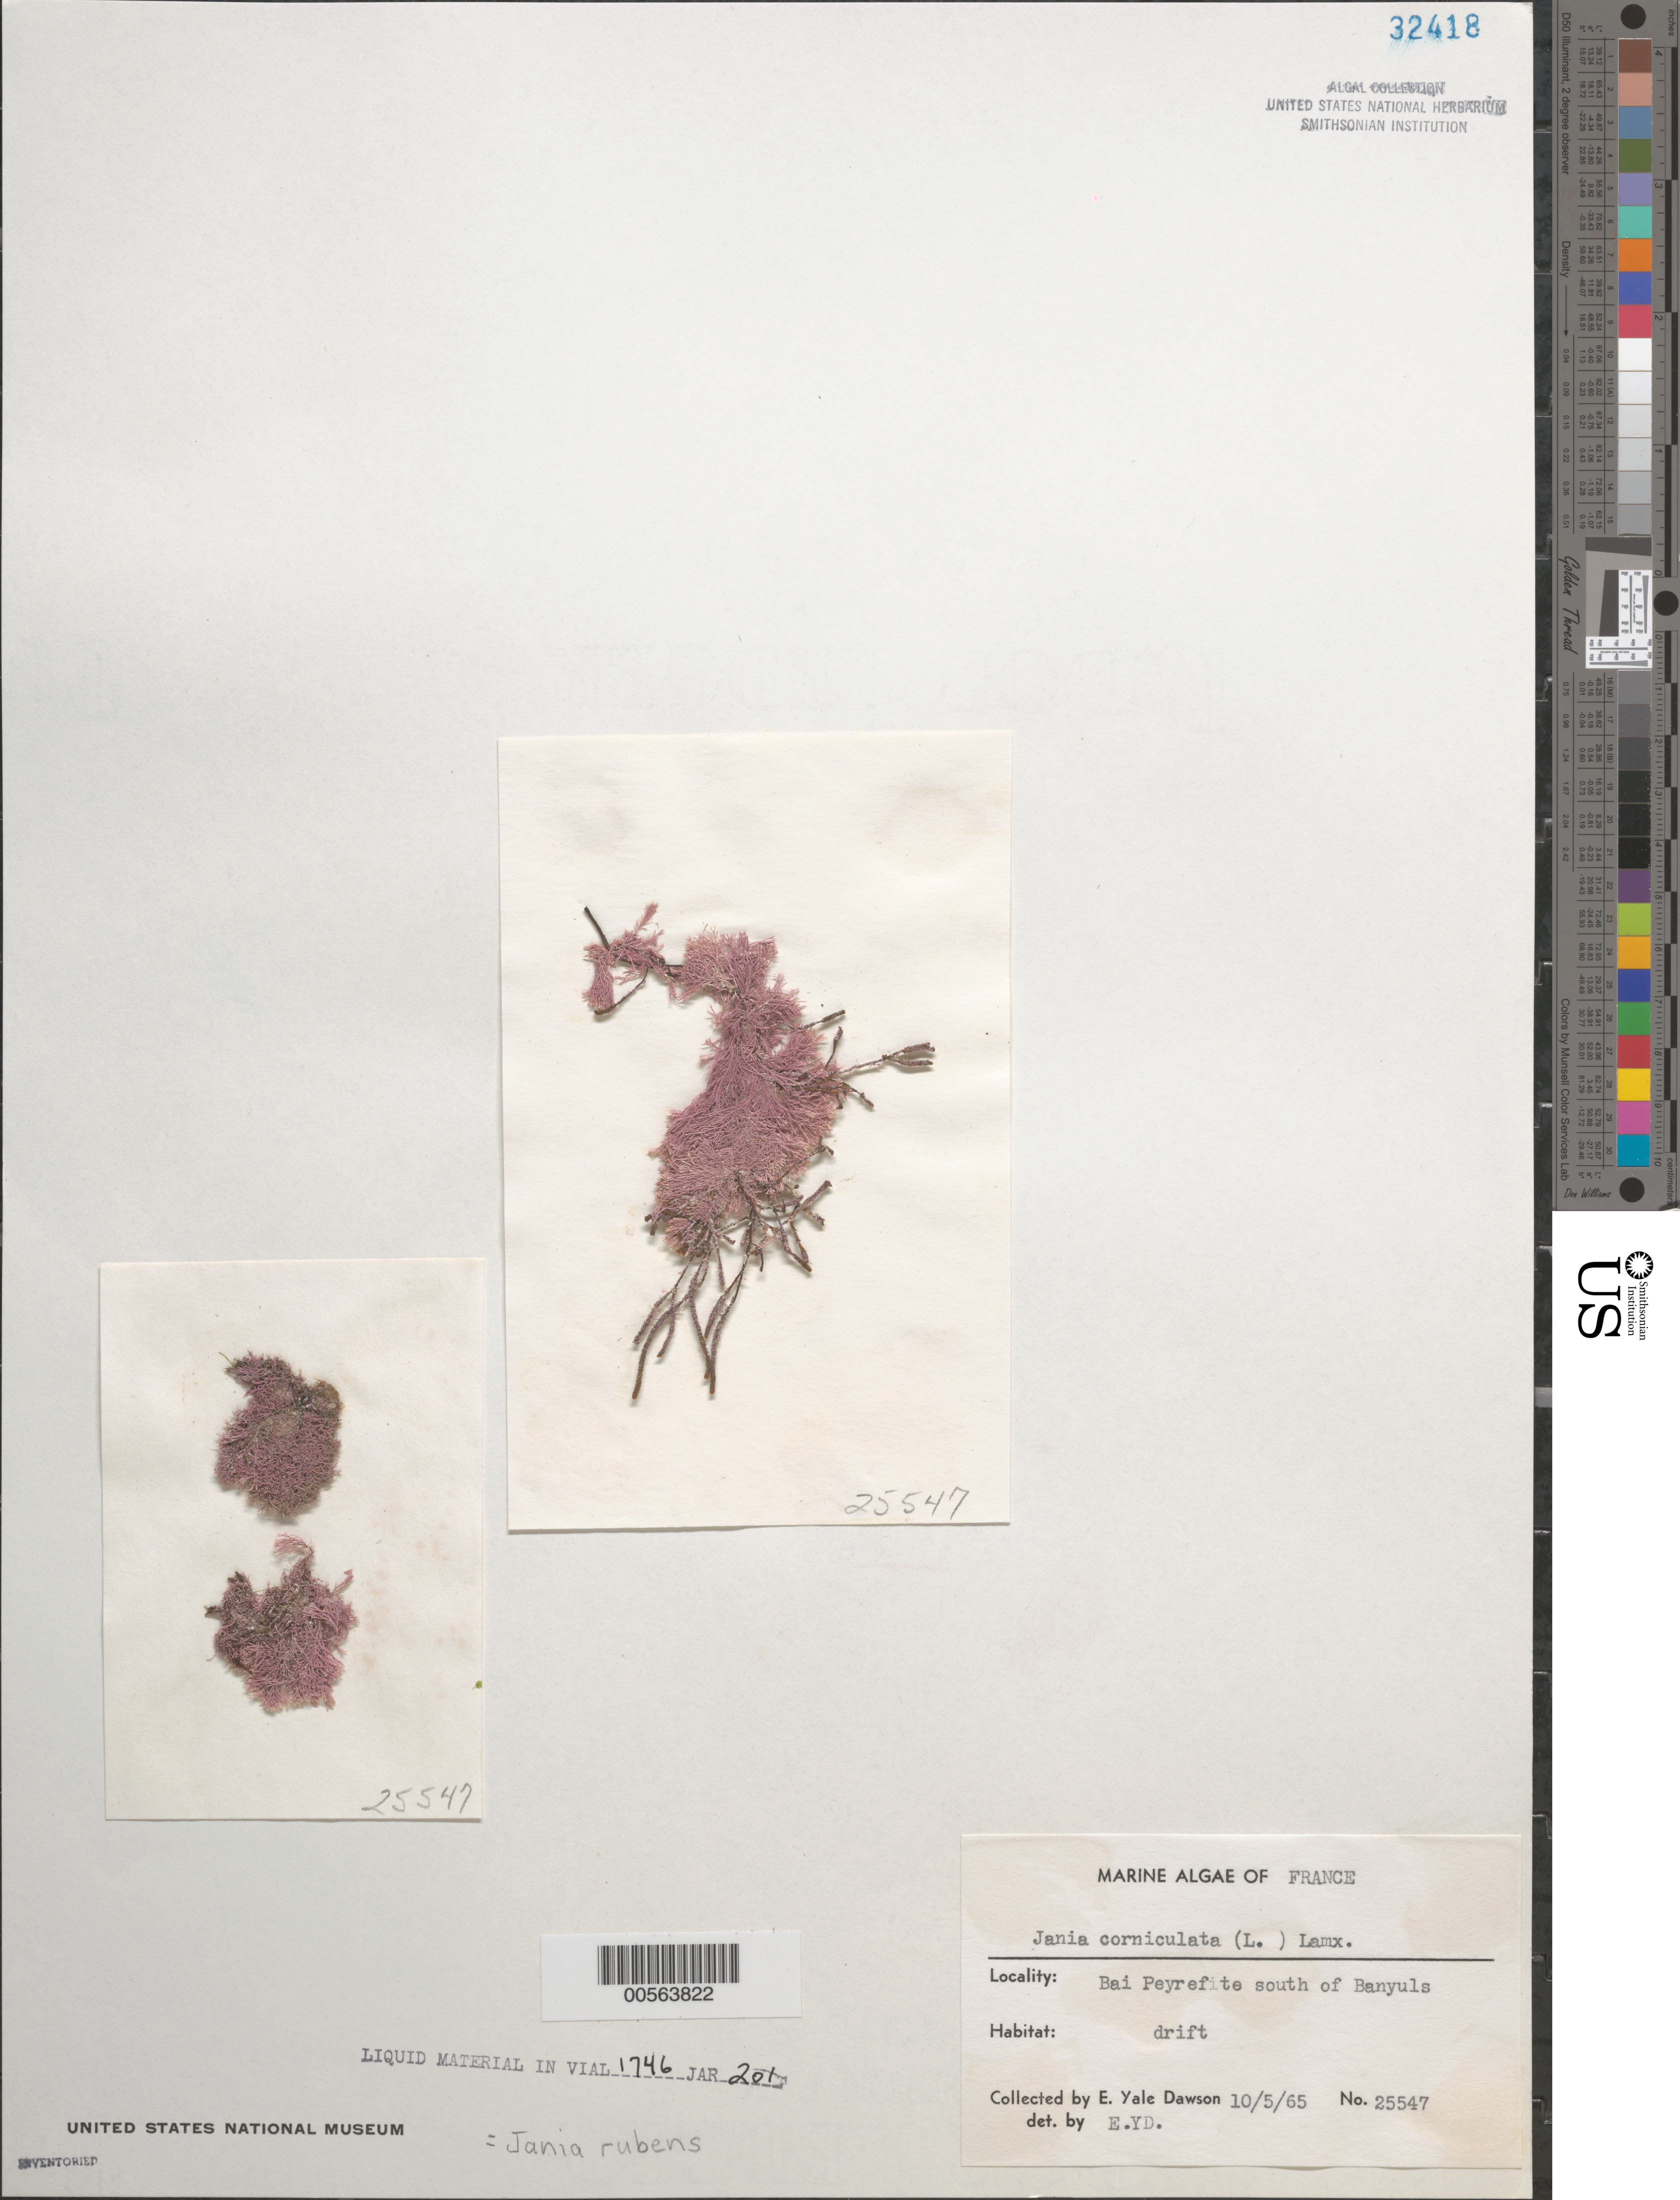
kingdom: Plantae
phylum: Rhodophyta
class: Florideophyceae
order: Corallinales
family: Corallinaceae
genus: Jania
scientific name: Jania rubens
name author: (L.) J.V.Lamouroux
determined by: Dawson, E. Y.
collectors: E. Y. Dawson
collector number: EYD 25547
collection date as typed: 05 Oct 1965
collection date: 1965-10-05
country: France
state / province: Occitanie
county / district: Pyrénées-Orientales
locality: Bai Peyrefite south of Banyuls-sur-Mer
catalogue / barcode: US 32418